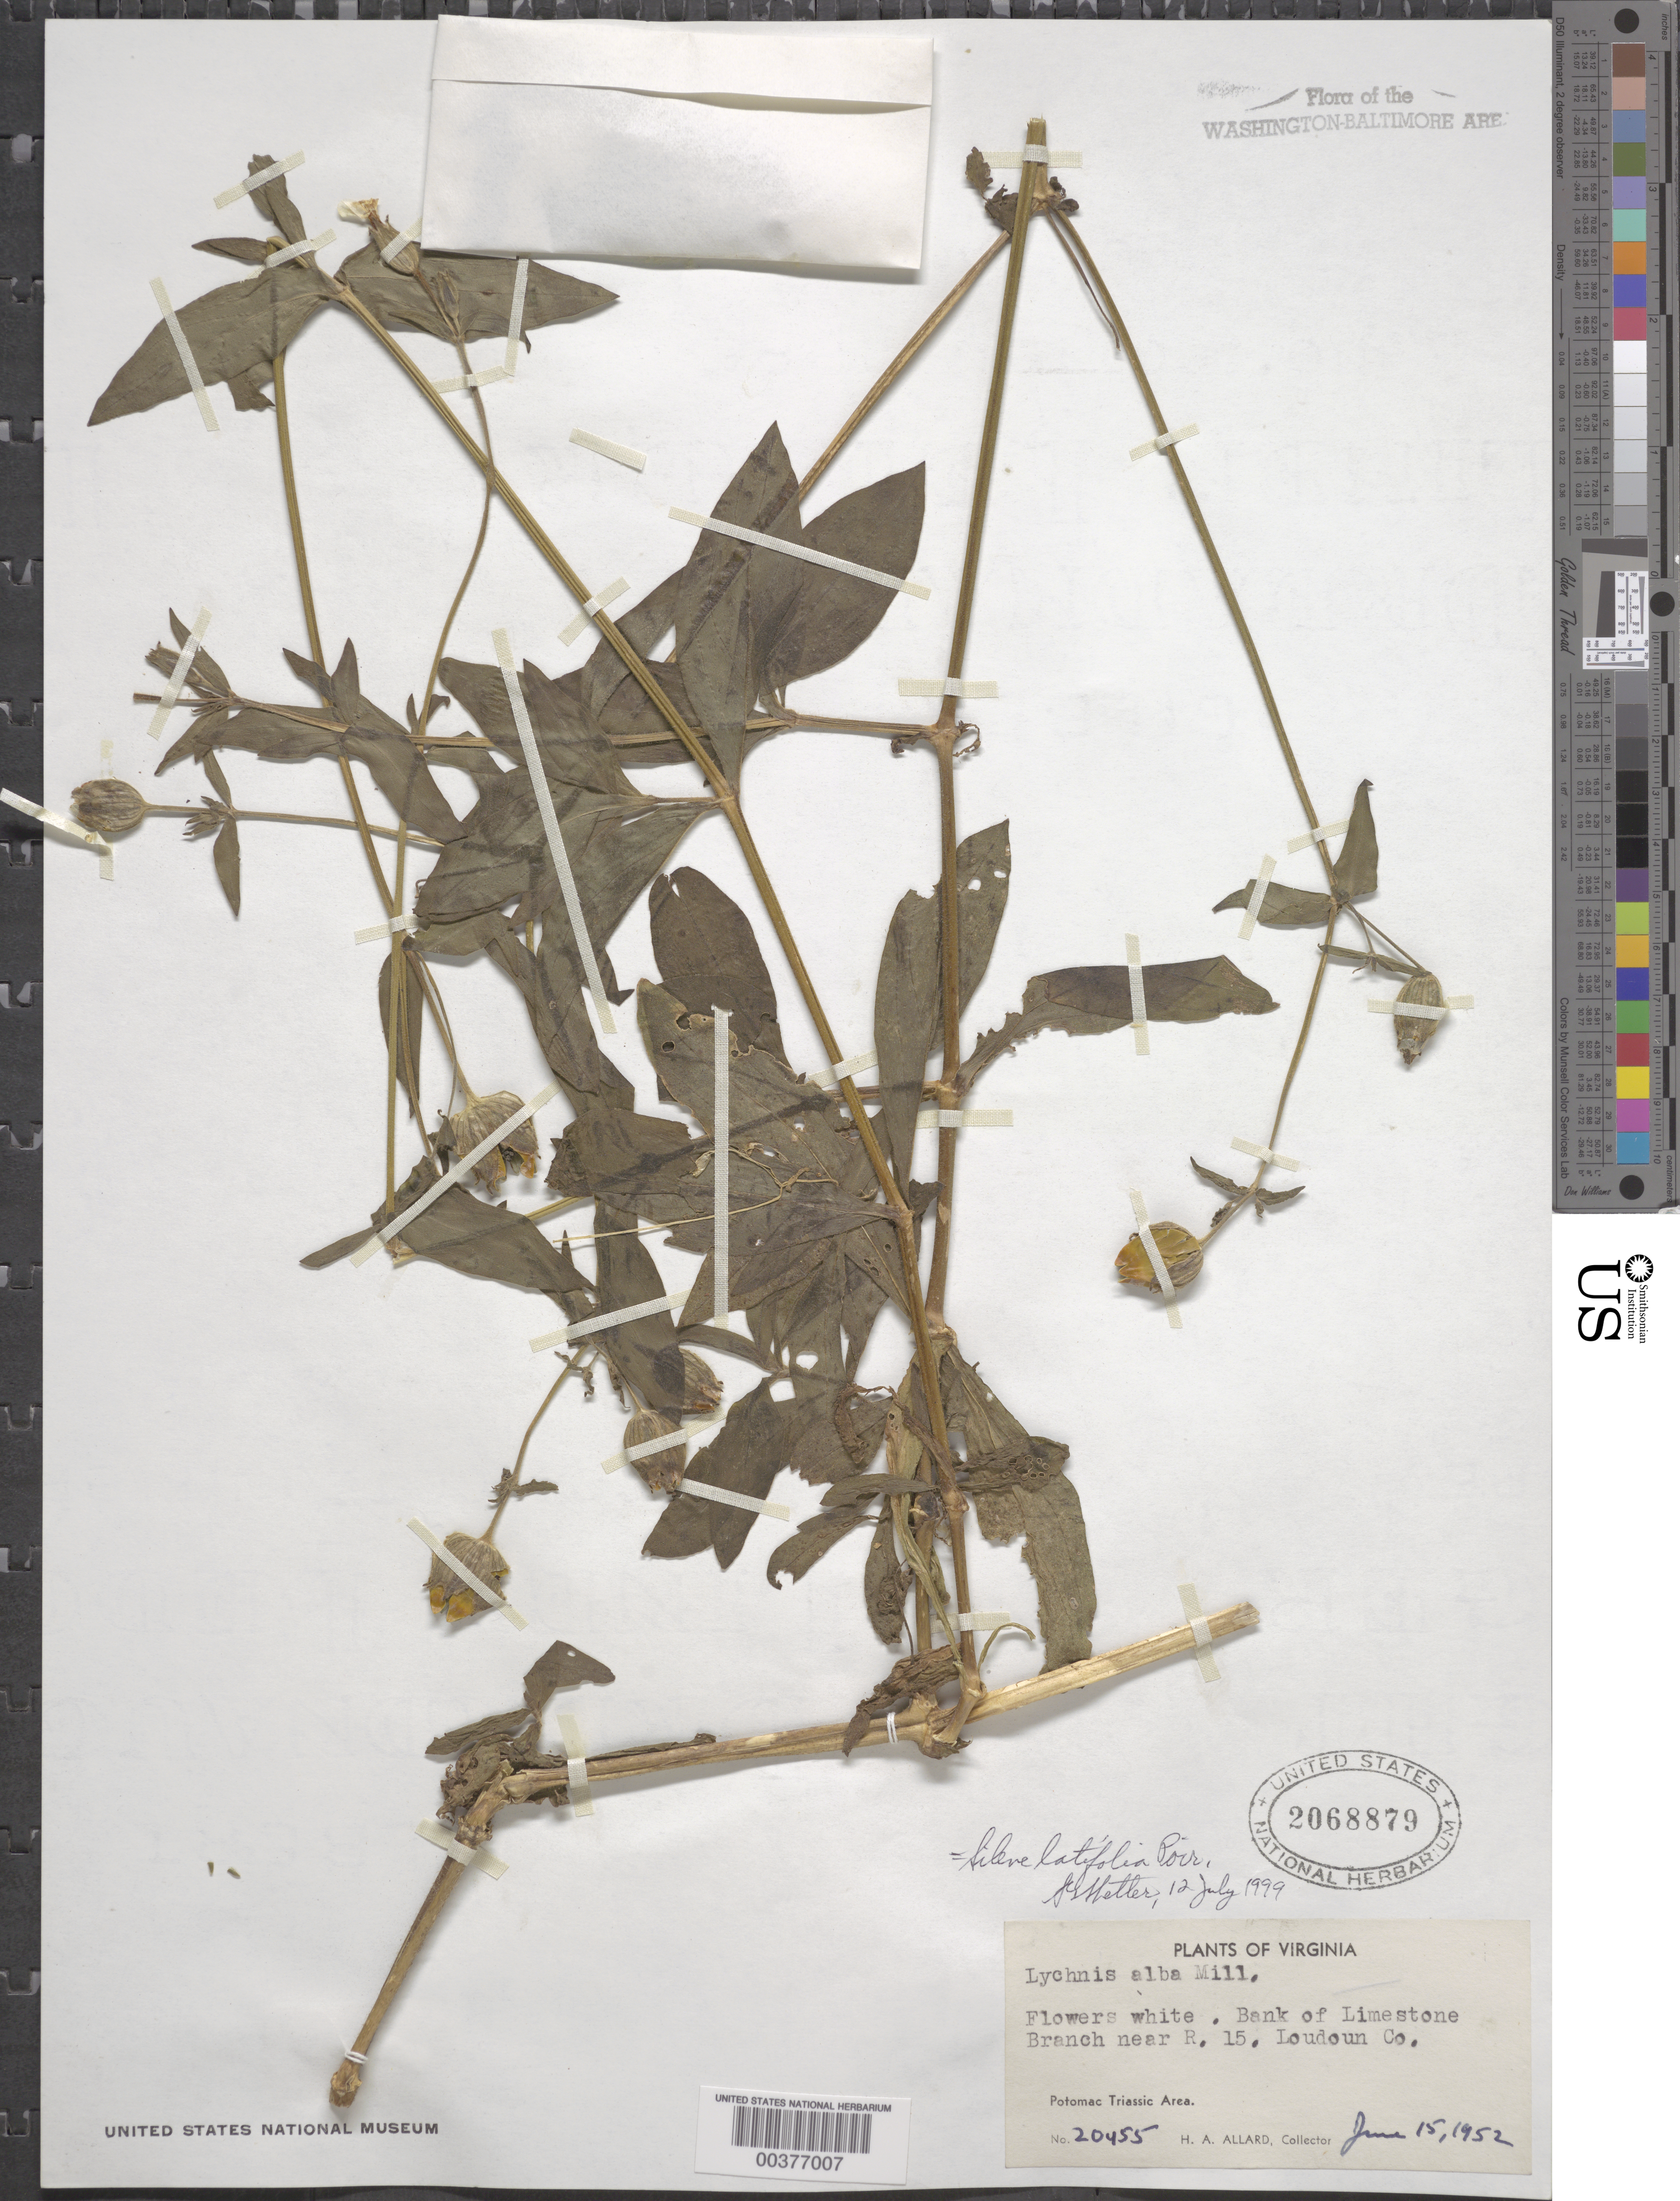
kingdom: Plantae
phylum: Tracheophyta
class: Magnoliopsida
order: Caryophyllales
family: Caryophyllaceae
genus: Silene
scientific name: Silene latifolia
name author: Poir.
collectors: H. A. Allard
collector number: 20455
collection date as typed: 15 Jun 1952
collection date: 1952-06-15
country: United States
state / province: Virginia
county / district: Loudoun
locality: Limestone Branch near Route 15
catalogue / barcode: US 2068879